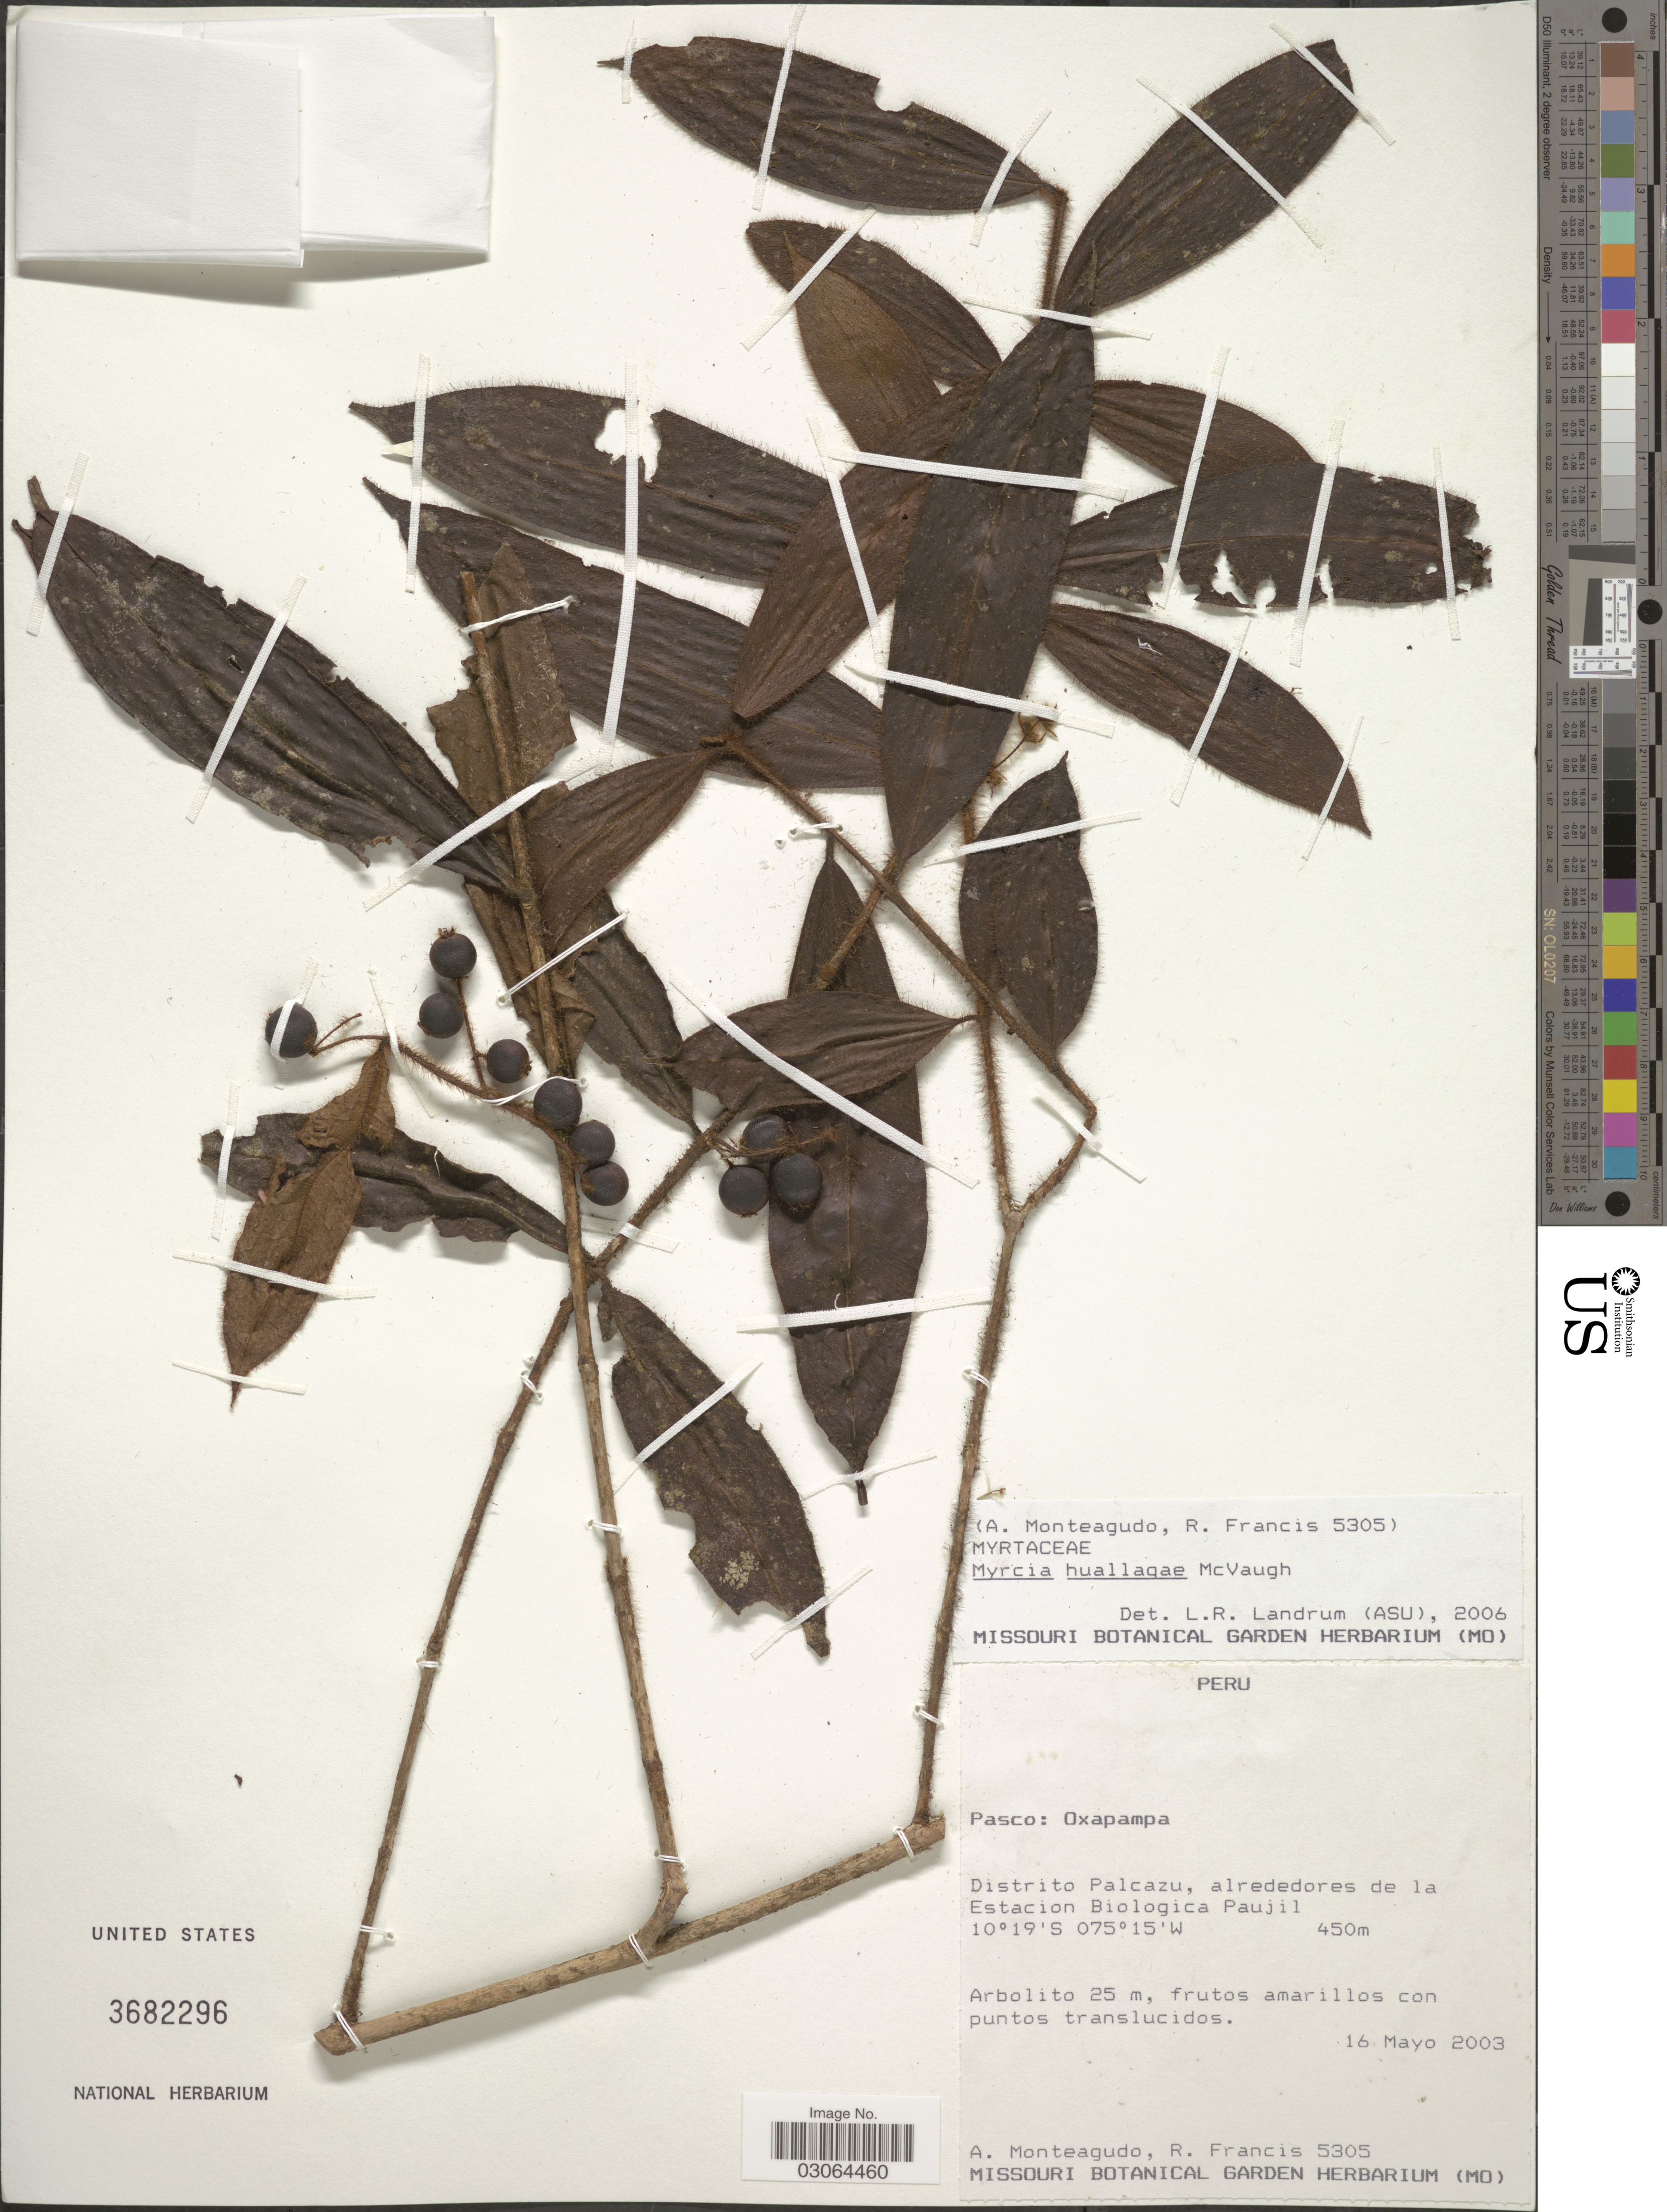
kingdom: Plantae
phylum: Tracheophyta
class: Magnoliopsida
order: Myrtales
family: Myrtaceae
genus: Myrcia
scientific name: Myrcia huallagae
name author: McVaugh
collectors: A. Monteagudo & R. Francis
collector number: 5305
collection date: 2003-05-16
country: Peru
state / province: Pasco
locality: Oxapampa, Distrito Palcazu, alrededores de la Estacion Biologica Paujil.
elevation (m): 450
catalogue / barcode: US 3682296